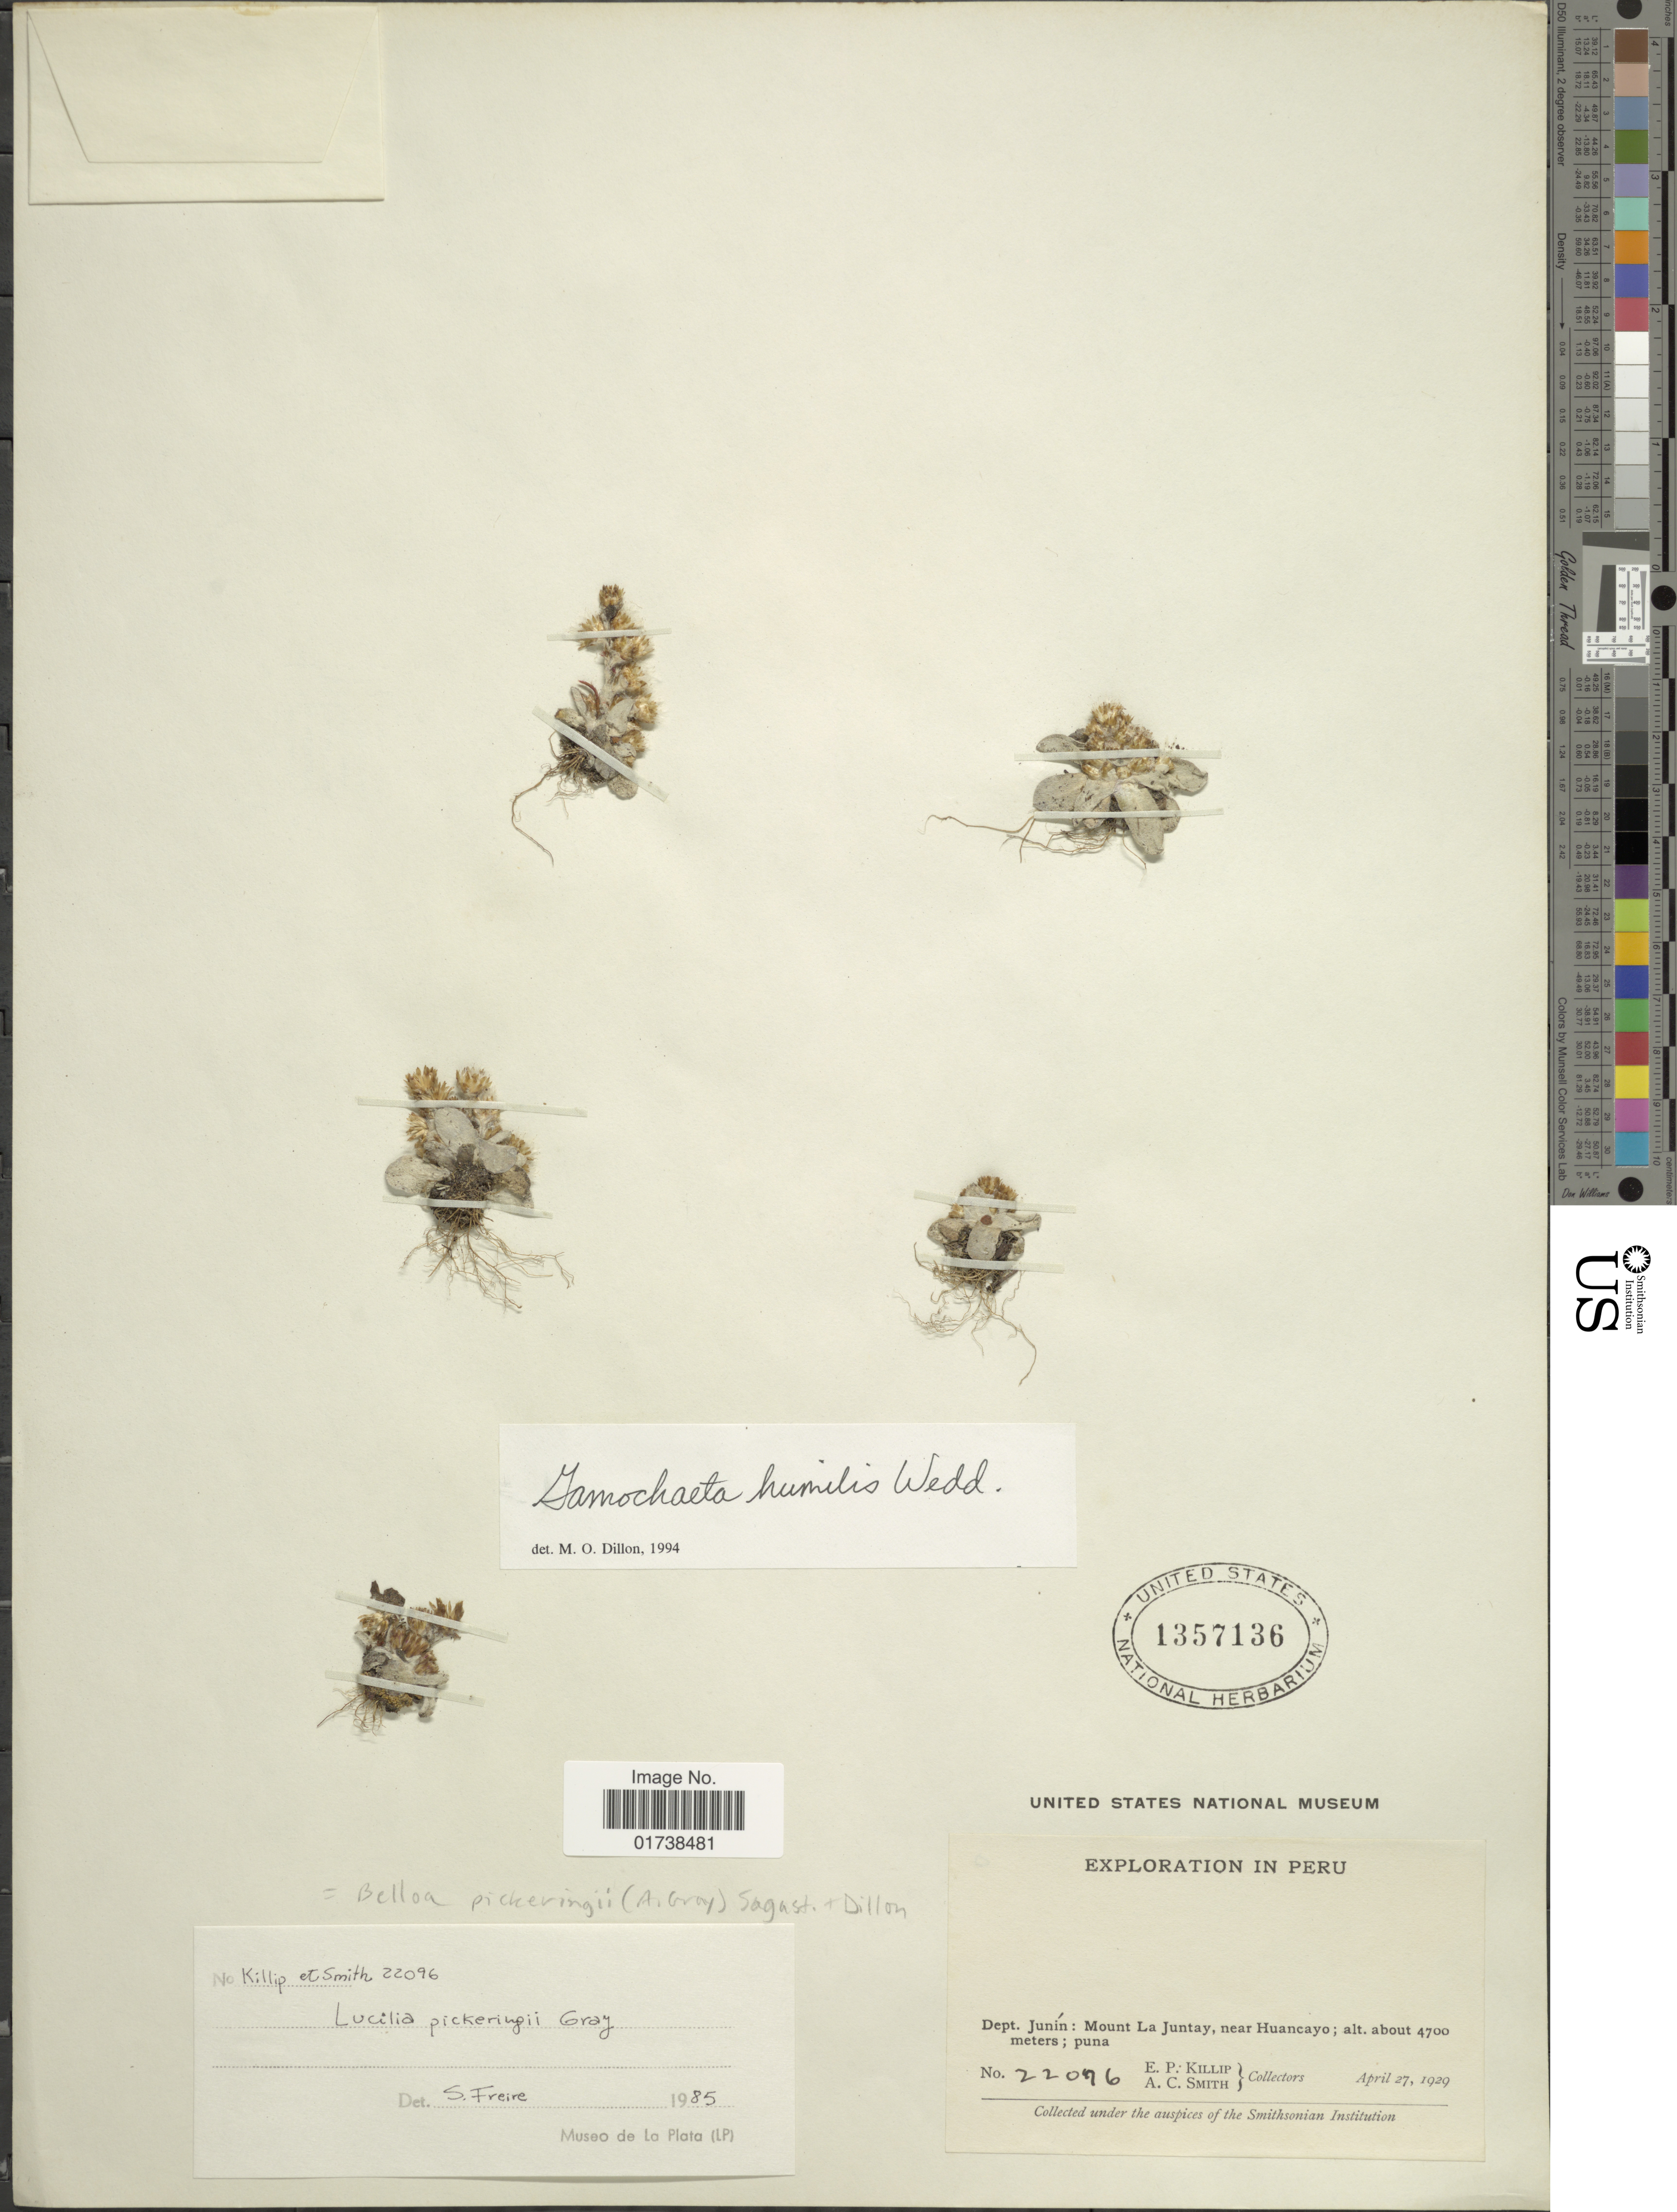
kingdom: Plantae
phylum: Tracheophyta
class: Magnoliopsida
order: Asterales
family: Asteraceae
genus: Gamochaeta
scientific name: Gamochaeta humilis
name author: Wedd.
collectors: E. P. Killip & A. C. Smith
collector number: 22076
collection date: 1929-04-27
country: Peru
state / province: Junín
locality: Mount La Juntay, near Huancayo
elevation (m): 4700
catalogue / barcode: US 1357136